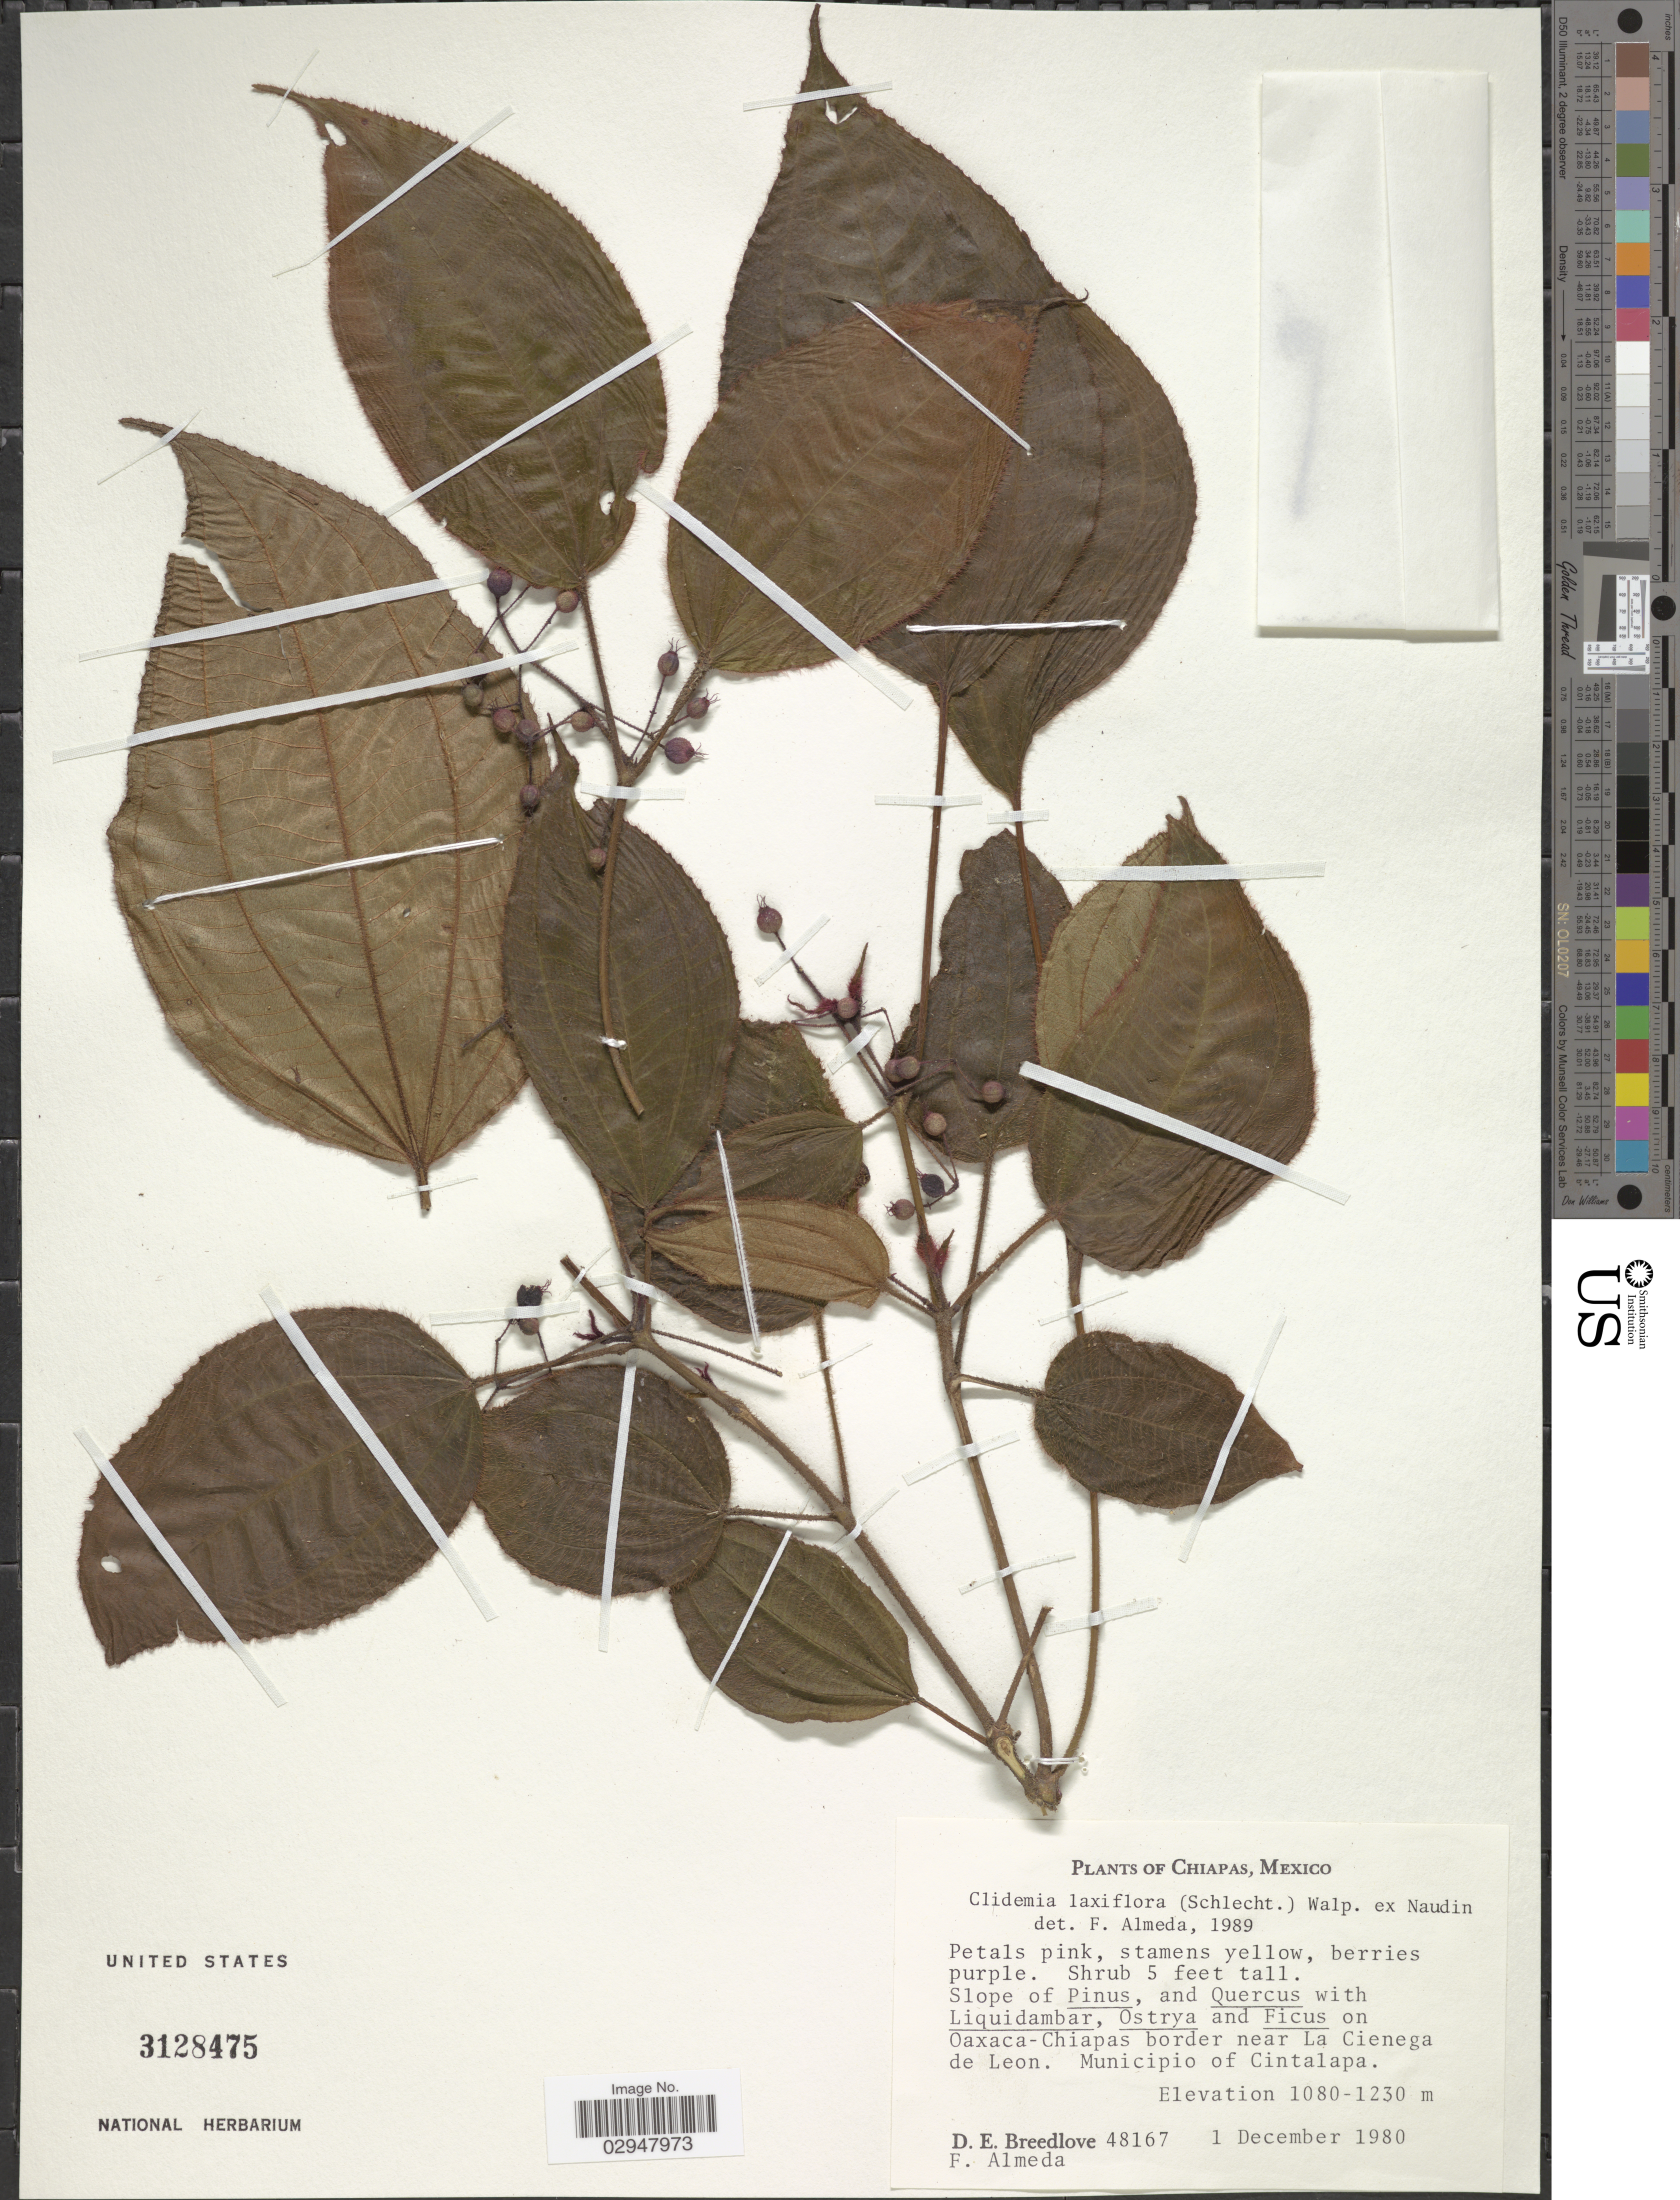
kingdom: Plantae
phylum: Tracheophyta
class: Magnoliopsida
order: Myrtales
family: Melastomataceae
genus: Clidemia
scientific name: Clidemia laxiflora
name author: (Schltdl.) Walp. ex Naudin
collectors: D. E. Breedlove & F. Almeda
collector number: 48167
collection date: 1980-12-01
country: Mexico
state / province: Chiapas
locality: Oaxaca-Chiapas border near La Cienega de Leon, Municipio of Cintalapa.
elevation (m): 1080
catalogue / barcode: US 3128475